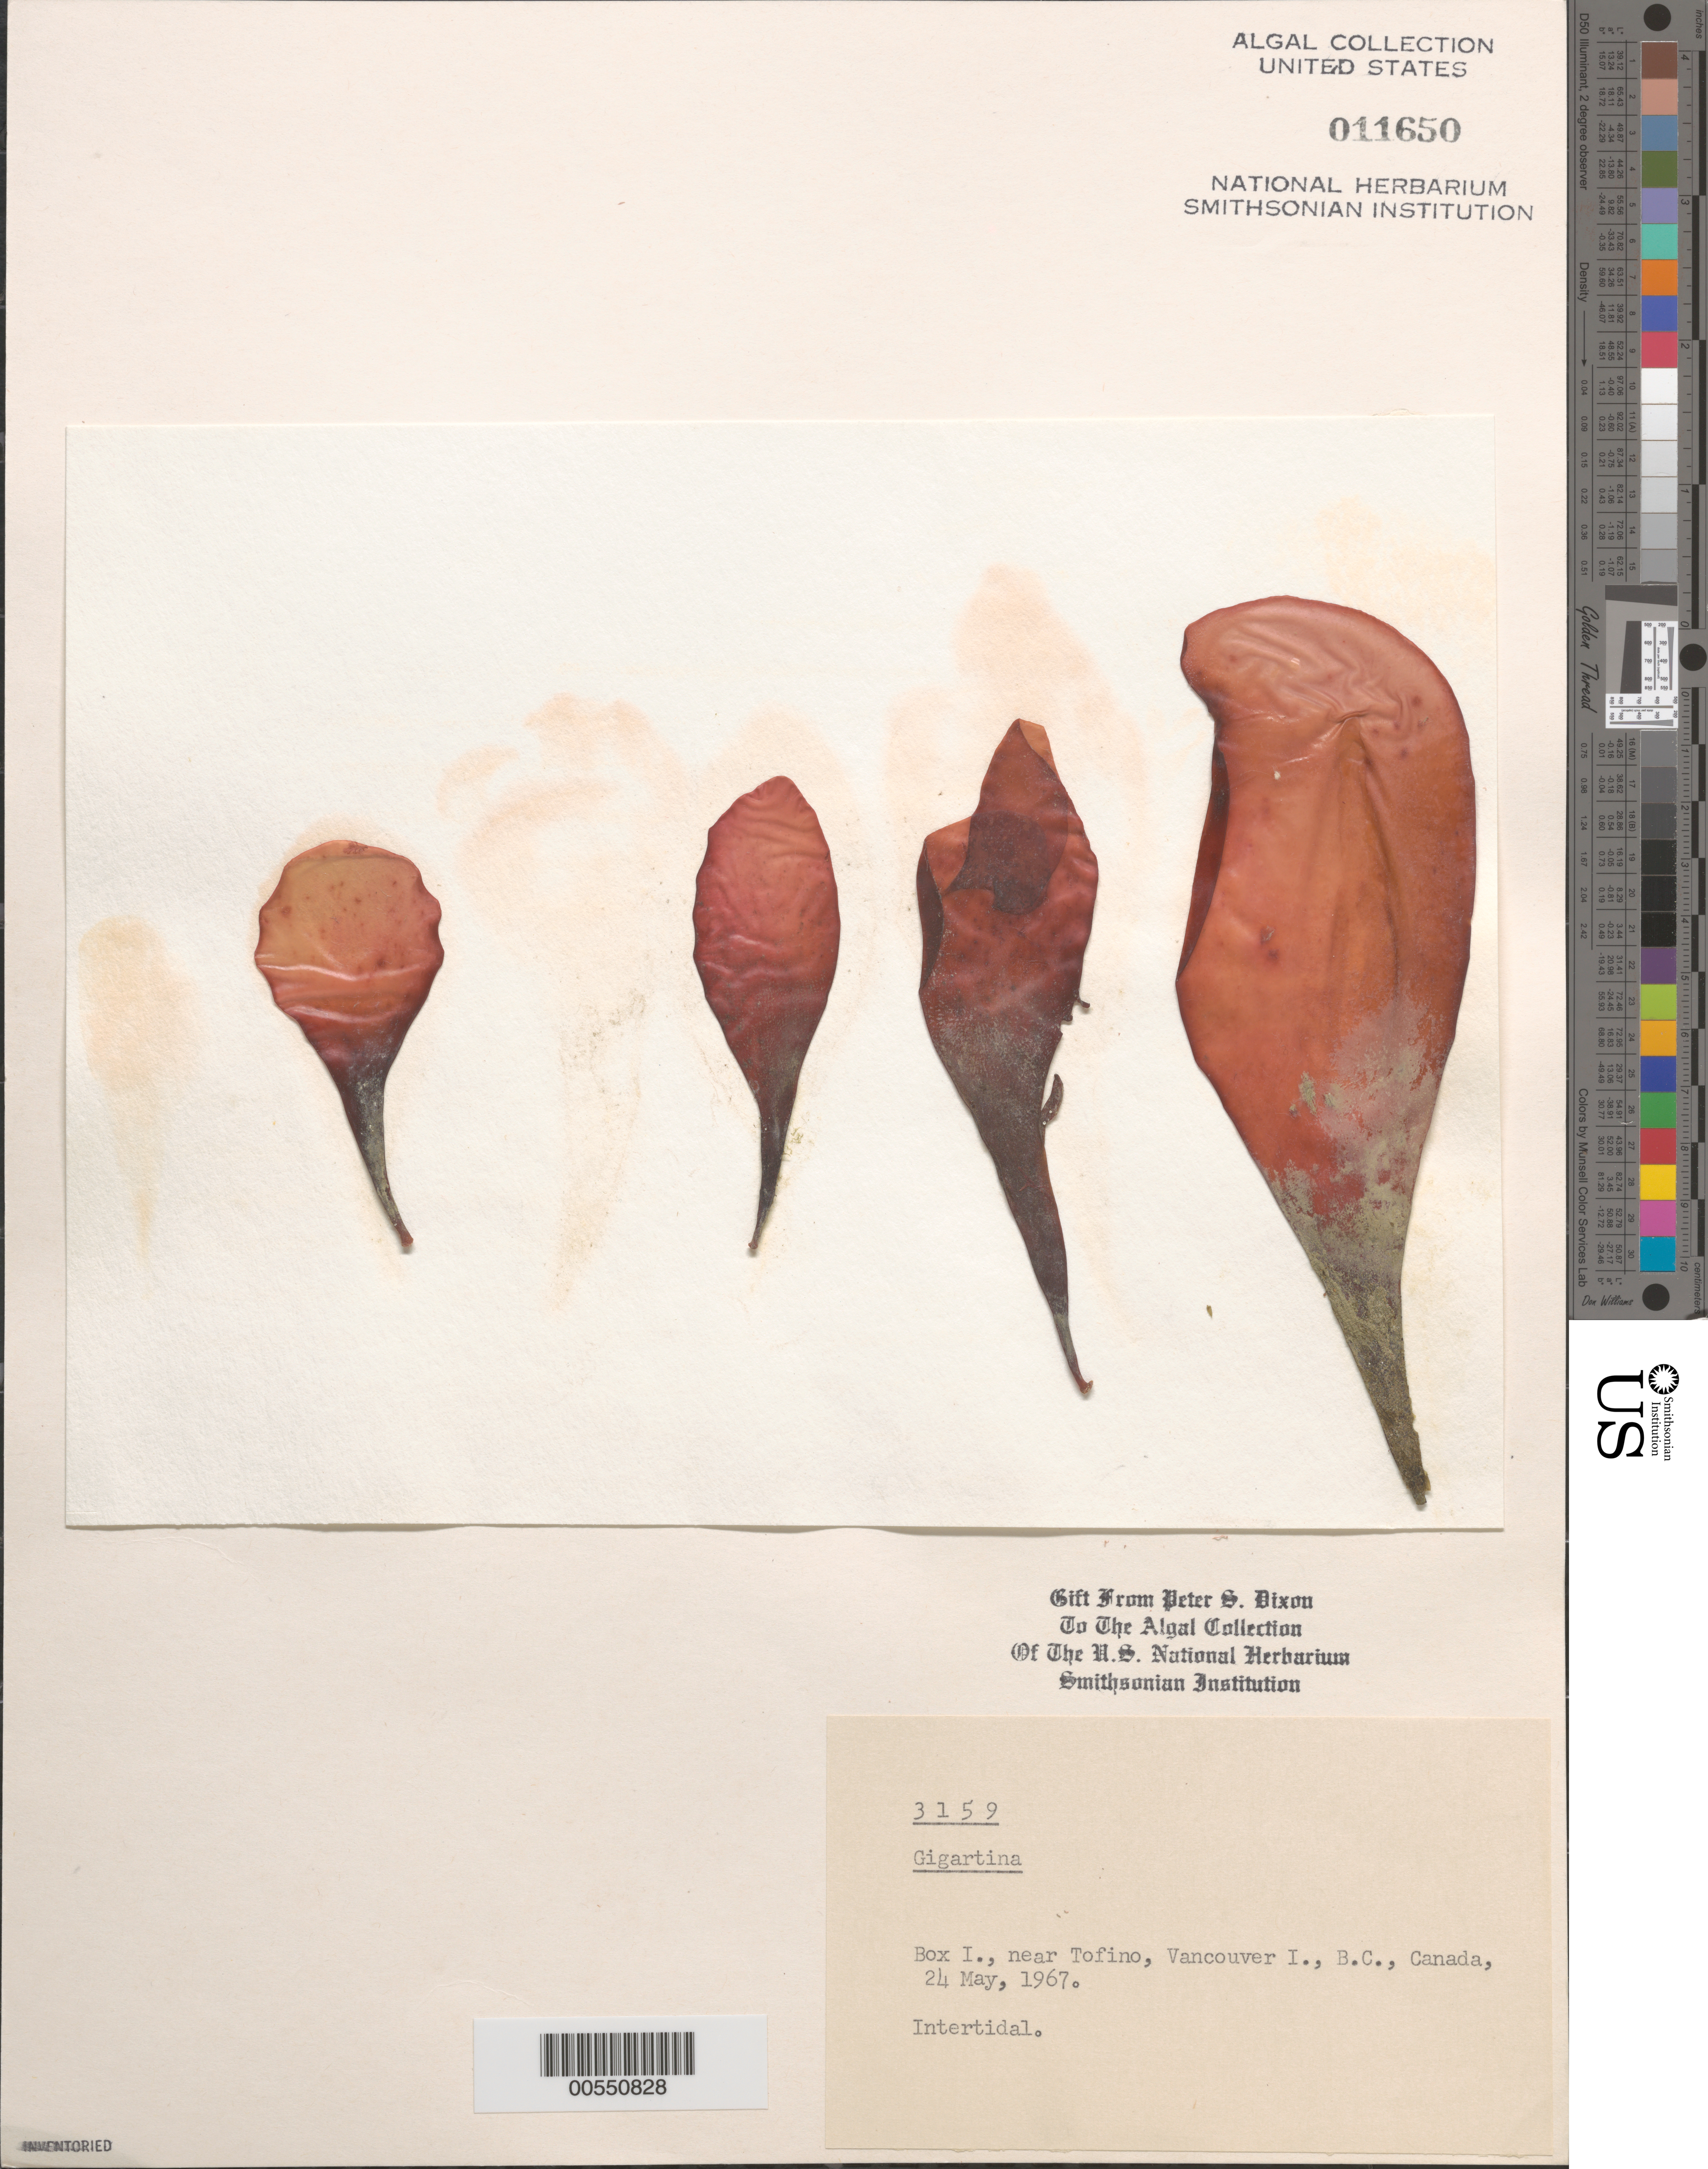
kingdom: Plantae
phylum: Rhodophyta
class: Florideophyceae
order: Gigartinales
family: Gigartinaceae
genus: Gigartina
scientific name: Gigartina sp.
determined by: Dixon, P. S.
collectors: P. S. Dixon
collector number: PSD 3159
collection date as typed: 24 May 1967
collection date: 1967-05-24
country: Canada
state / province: British Columbia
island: Box Island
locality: Near Tofino, Vancouver Island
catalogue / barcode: US 11650